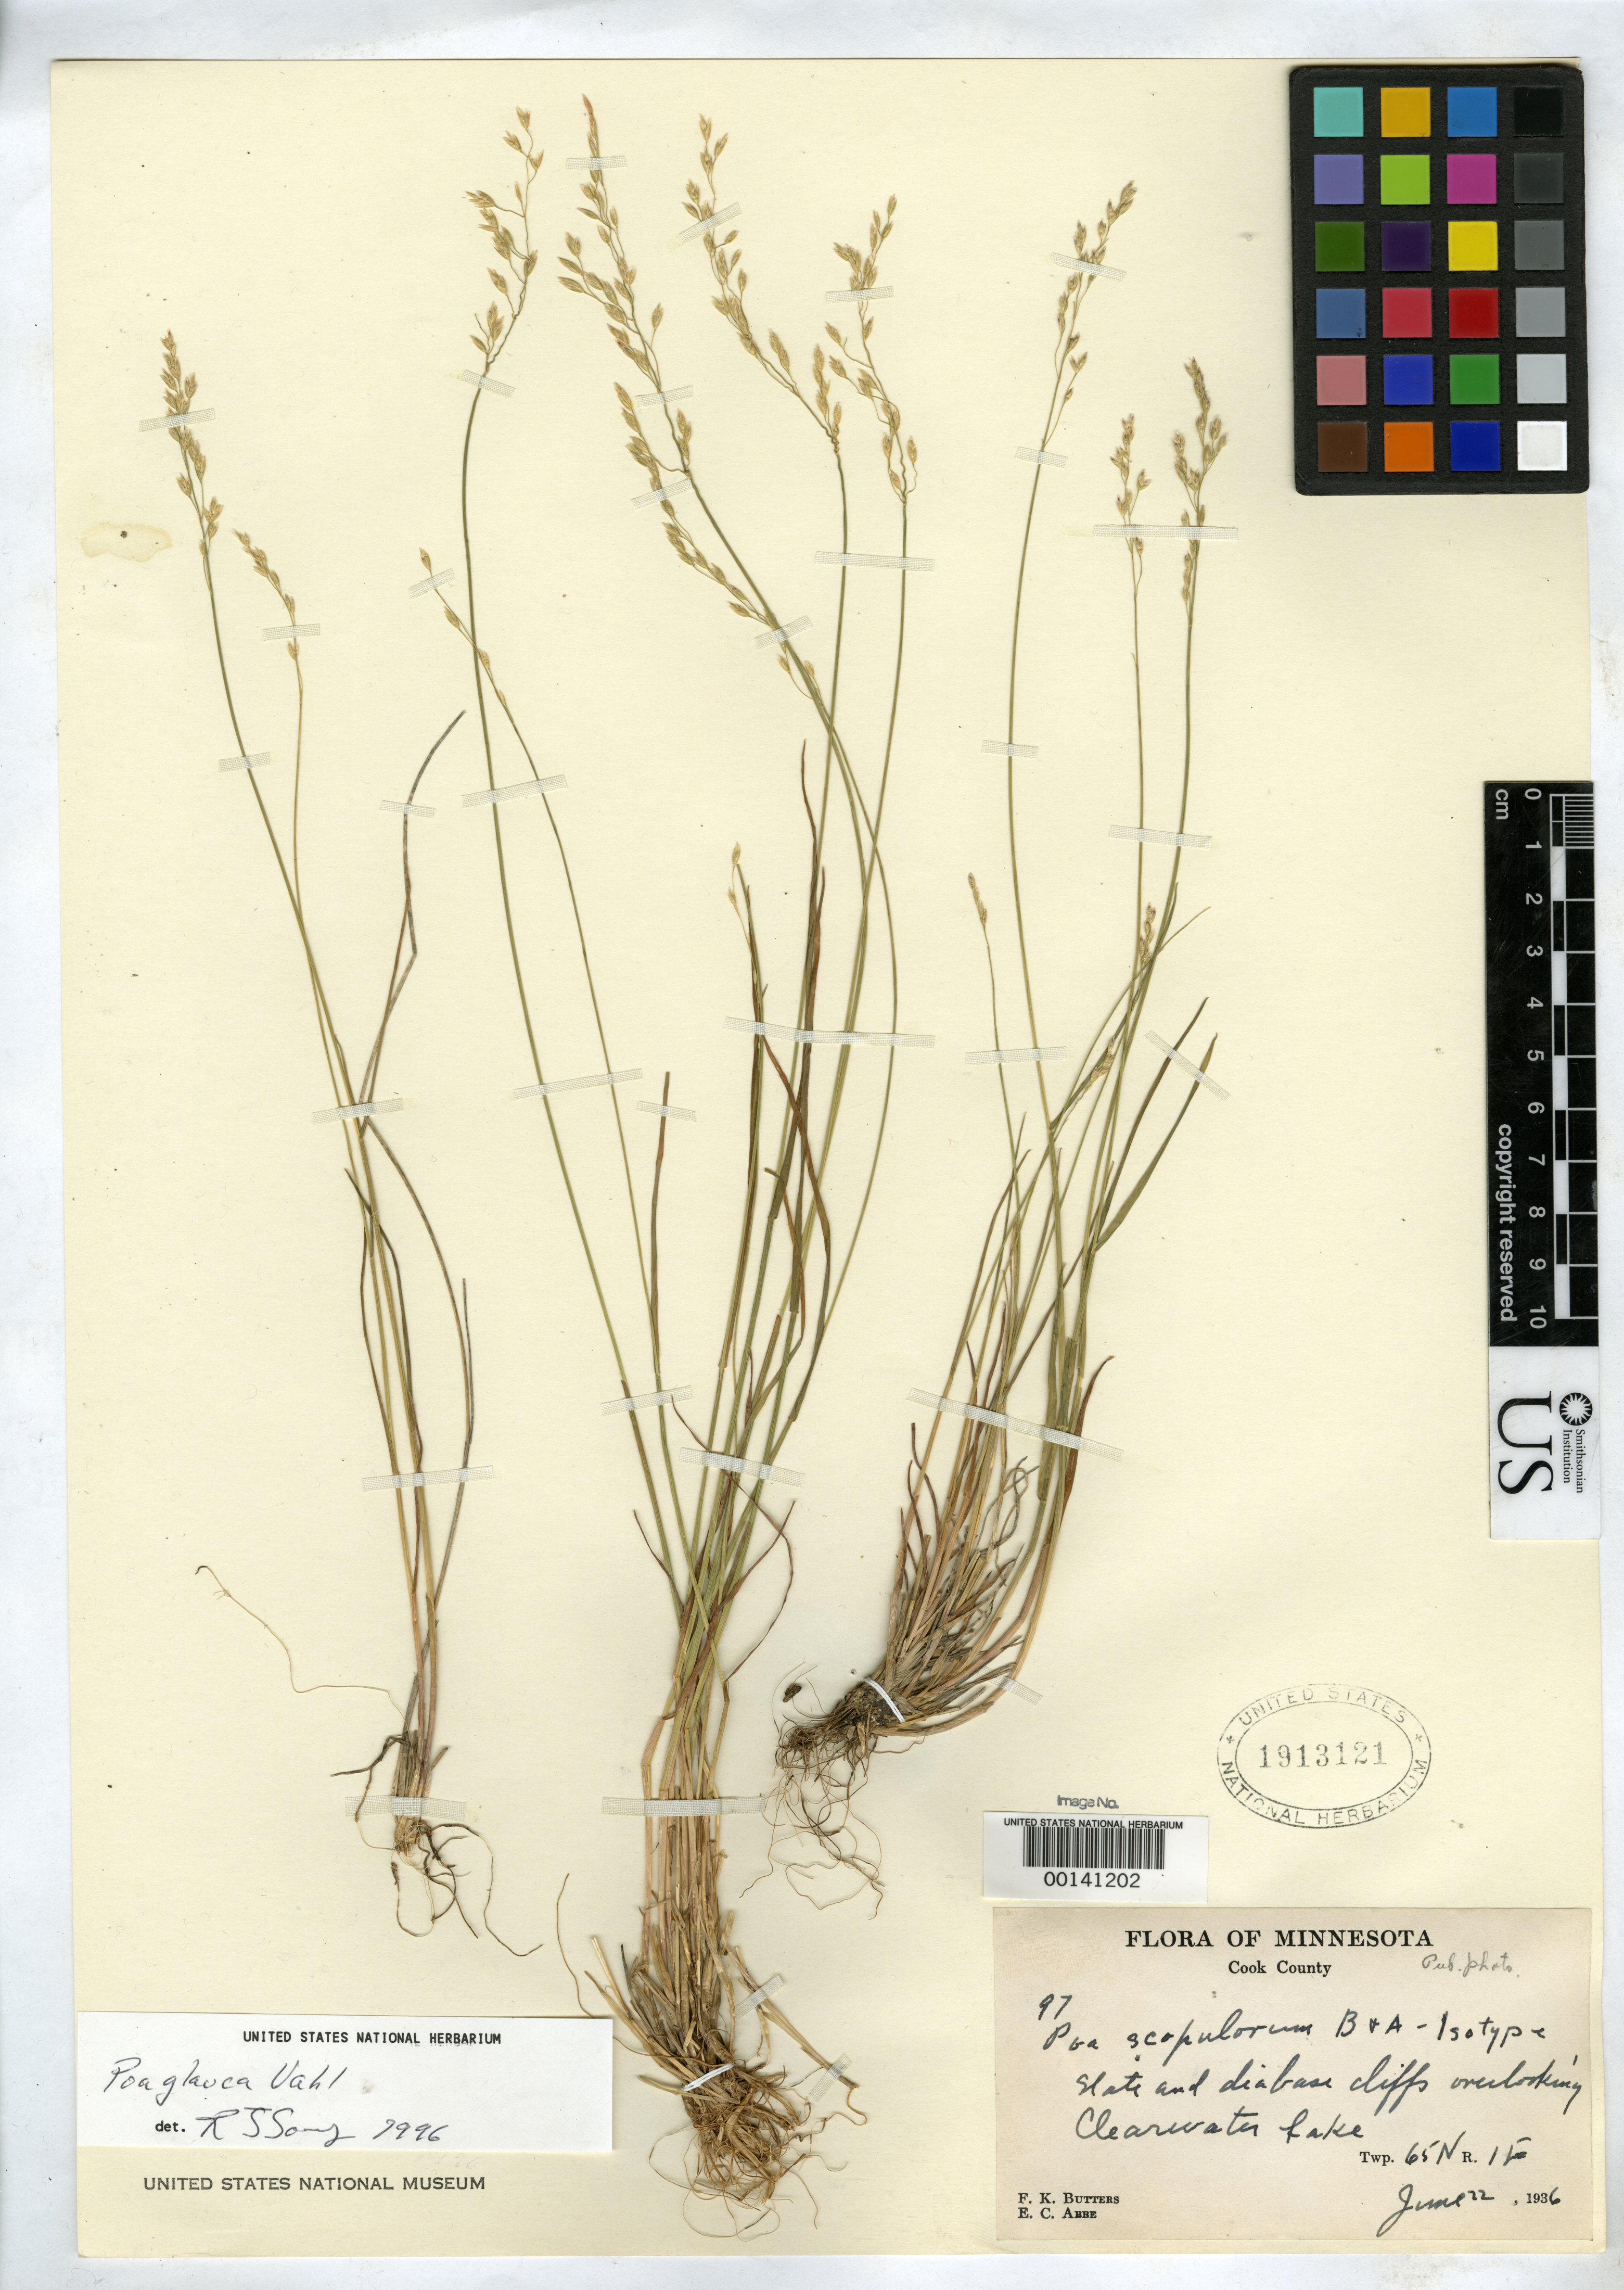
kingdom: Plantae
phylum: Tracheophyta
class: Liliopsida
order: Poales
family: Poaceae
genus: Poa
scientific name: Poa scopulorum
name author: Butters & Abbe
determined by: Soreng, Robert J., Research Associate (BOT), Smithsonian Institution - National Museum of Natural History (UNITED STATES)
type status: Holotype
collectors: F. K. Butters & E. C. Abbe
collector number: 97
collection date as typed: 22 Jun 1936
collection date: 1936-06-22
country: United States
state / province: Minnesota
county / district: Cook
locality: Overlooking Clearwater Lake.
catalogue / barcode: US 1913121